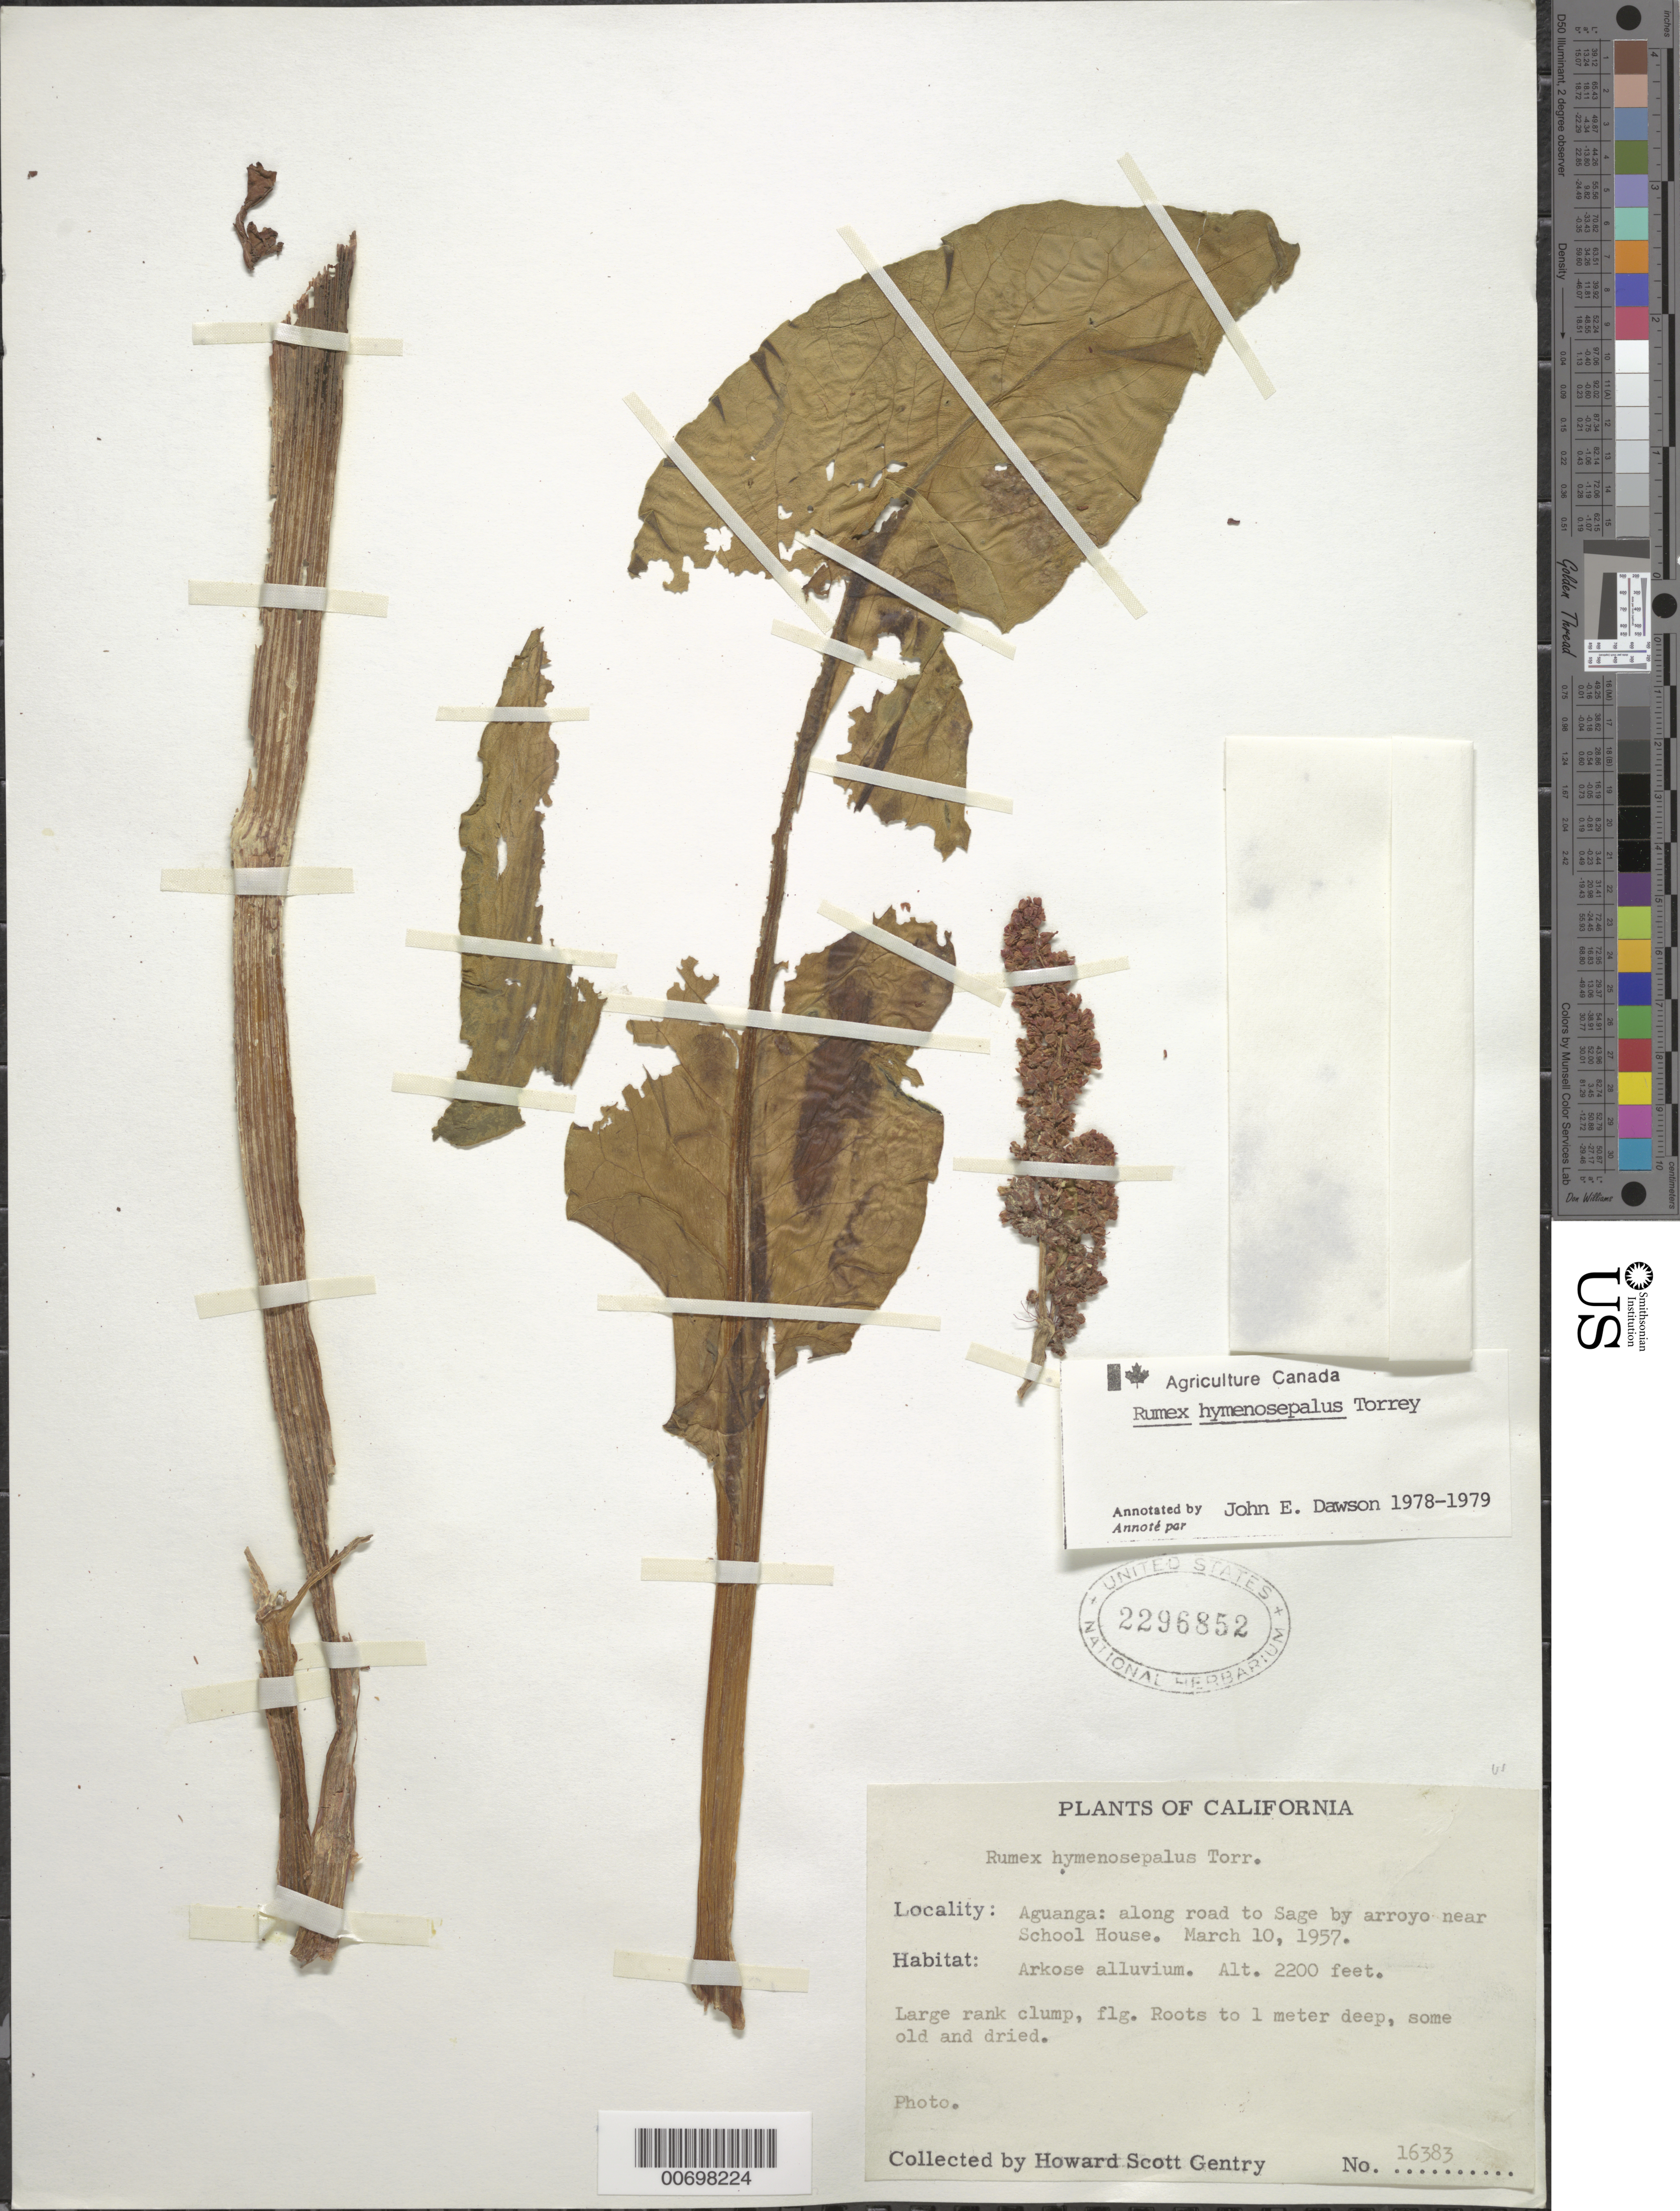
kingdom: Plantae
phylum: Tracheophyta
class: Magnoliopsida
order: Caryophyllales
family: Polygonaceae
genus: Rumex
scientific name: Rumex hymenosepalus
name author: Torr.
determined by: Dawson, J. E.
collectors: H. S. Gentry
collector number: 16383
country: United States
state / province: California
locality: Aguanga: along road to Sage by arroyo near School House.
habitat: Arkose alluvium.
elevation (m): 671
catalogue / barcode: US 2296852